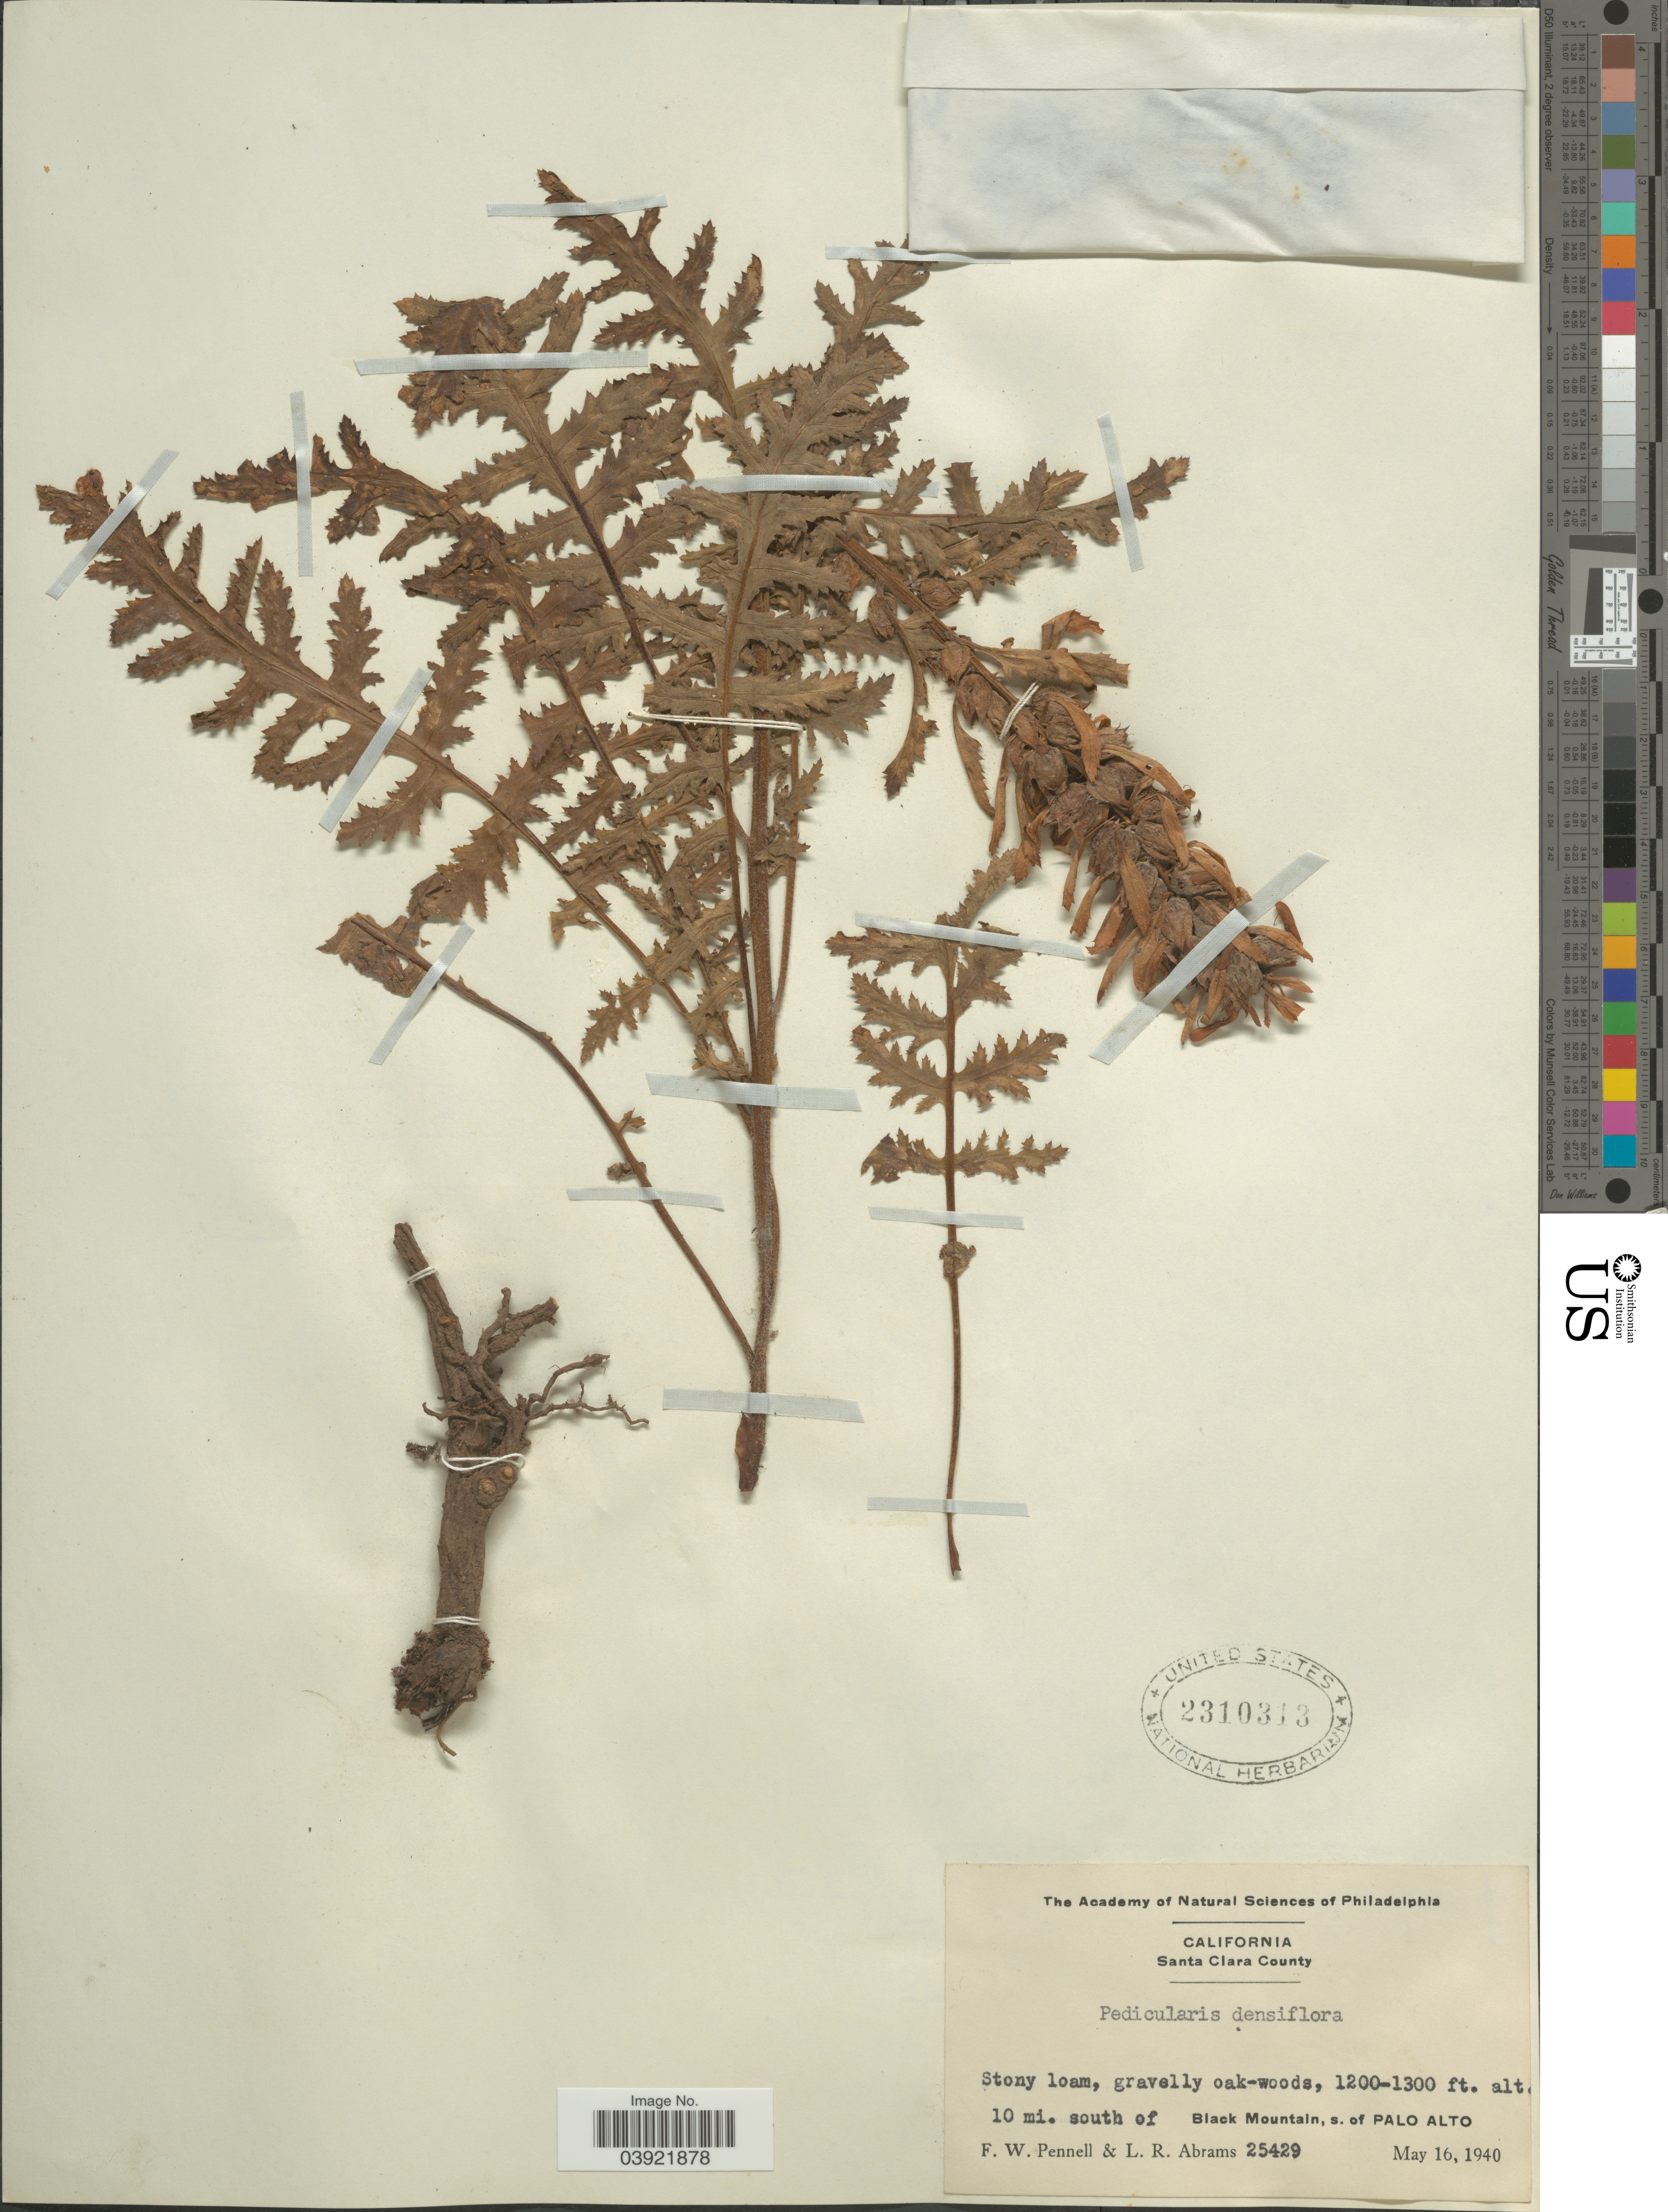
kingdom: Plantae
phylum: Tracheophyta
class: Magnoliopsida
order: Lamiales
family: Orobanchaceae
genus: Pedicularis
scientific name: Pedicularis densiflora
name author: Benth.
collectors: F. W. Pennell & L. Abrams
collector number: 25429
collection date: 1940-05-16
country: United States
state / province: California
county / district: Santa Clara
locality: Santa Clara County. 10 mi. south of Black Mountain, s. of Palo Alto.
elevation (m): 366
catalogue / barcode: US 2310313